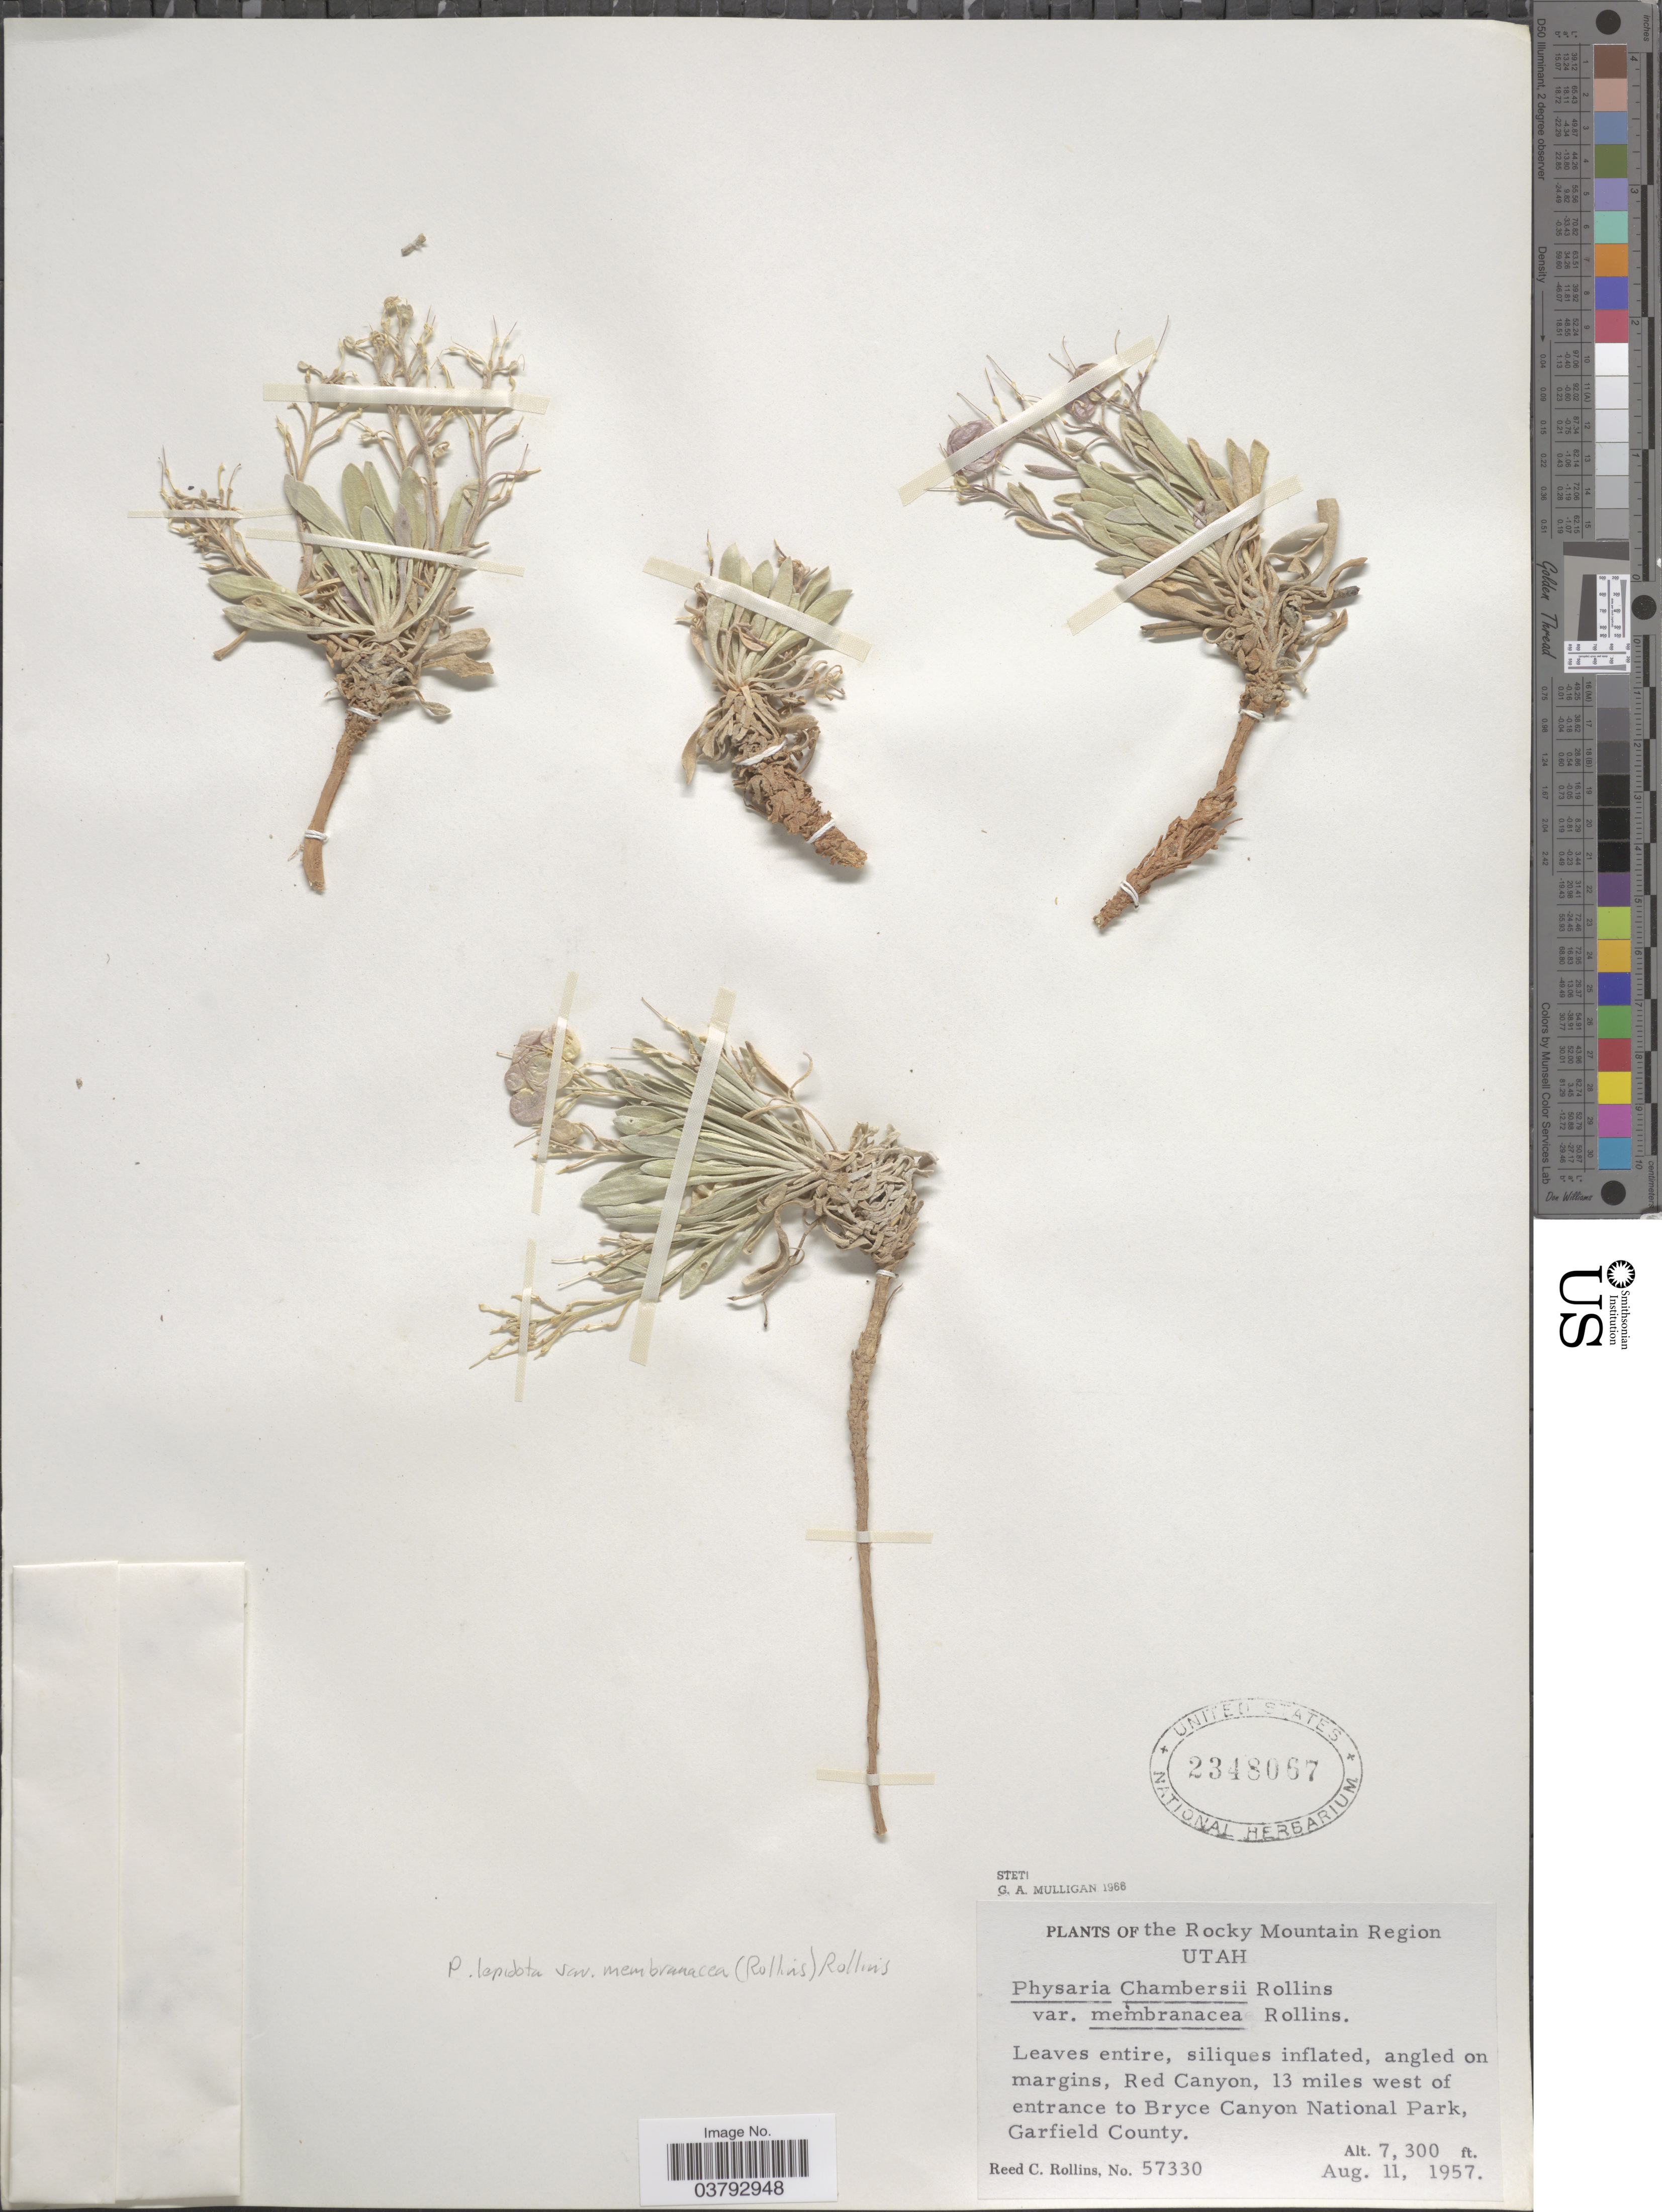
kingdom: Plantae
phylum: Tracheophyta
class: Magnoliopsida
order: Brassicales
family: Brassicaceae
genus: Physaria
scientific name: Physaria lepidota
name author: Rollins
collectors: R. C. Rollins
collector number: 57330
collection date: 1957-08-11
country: United States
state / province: Utah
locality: The Rocky Mountain Region. Red Canyon, 13 miles west of entrance to Bryce Canyon National Park, Garfield County.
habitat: angled on margins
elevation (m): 2225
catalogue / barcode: US 2348067